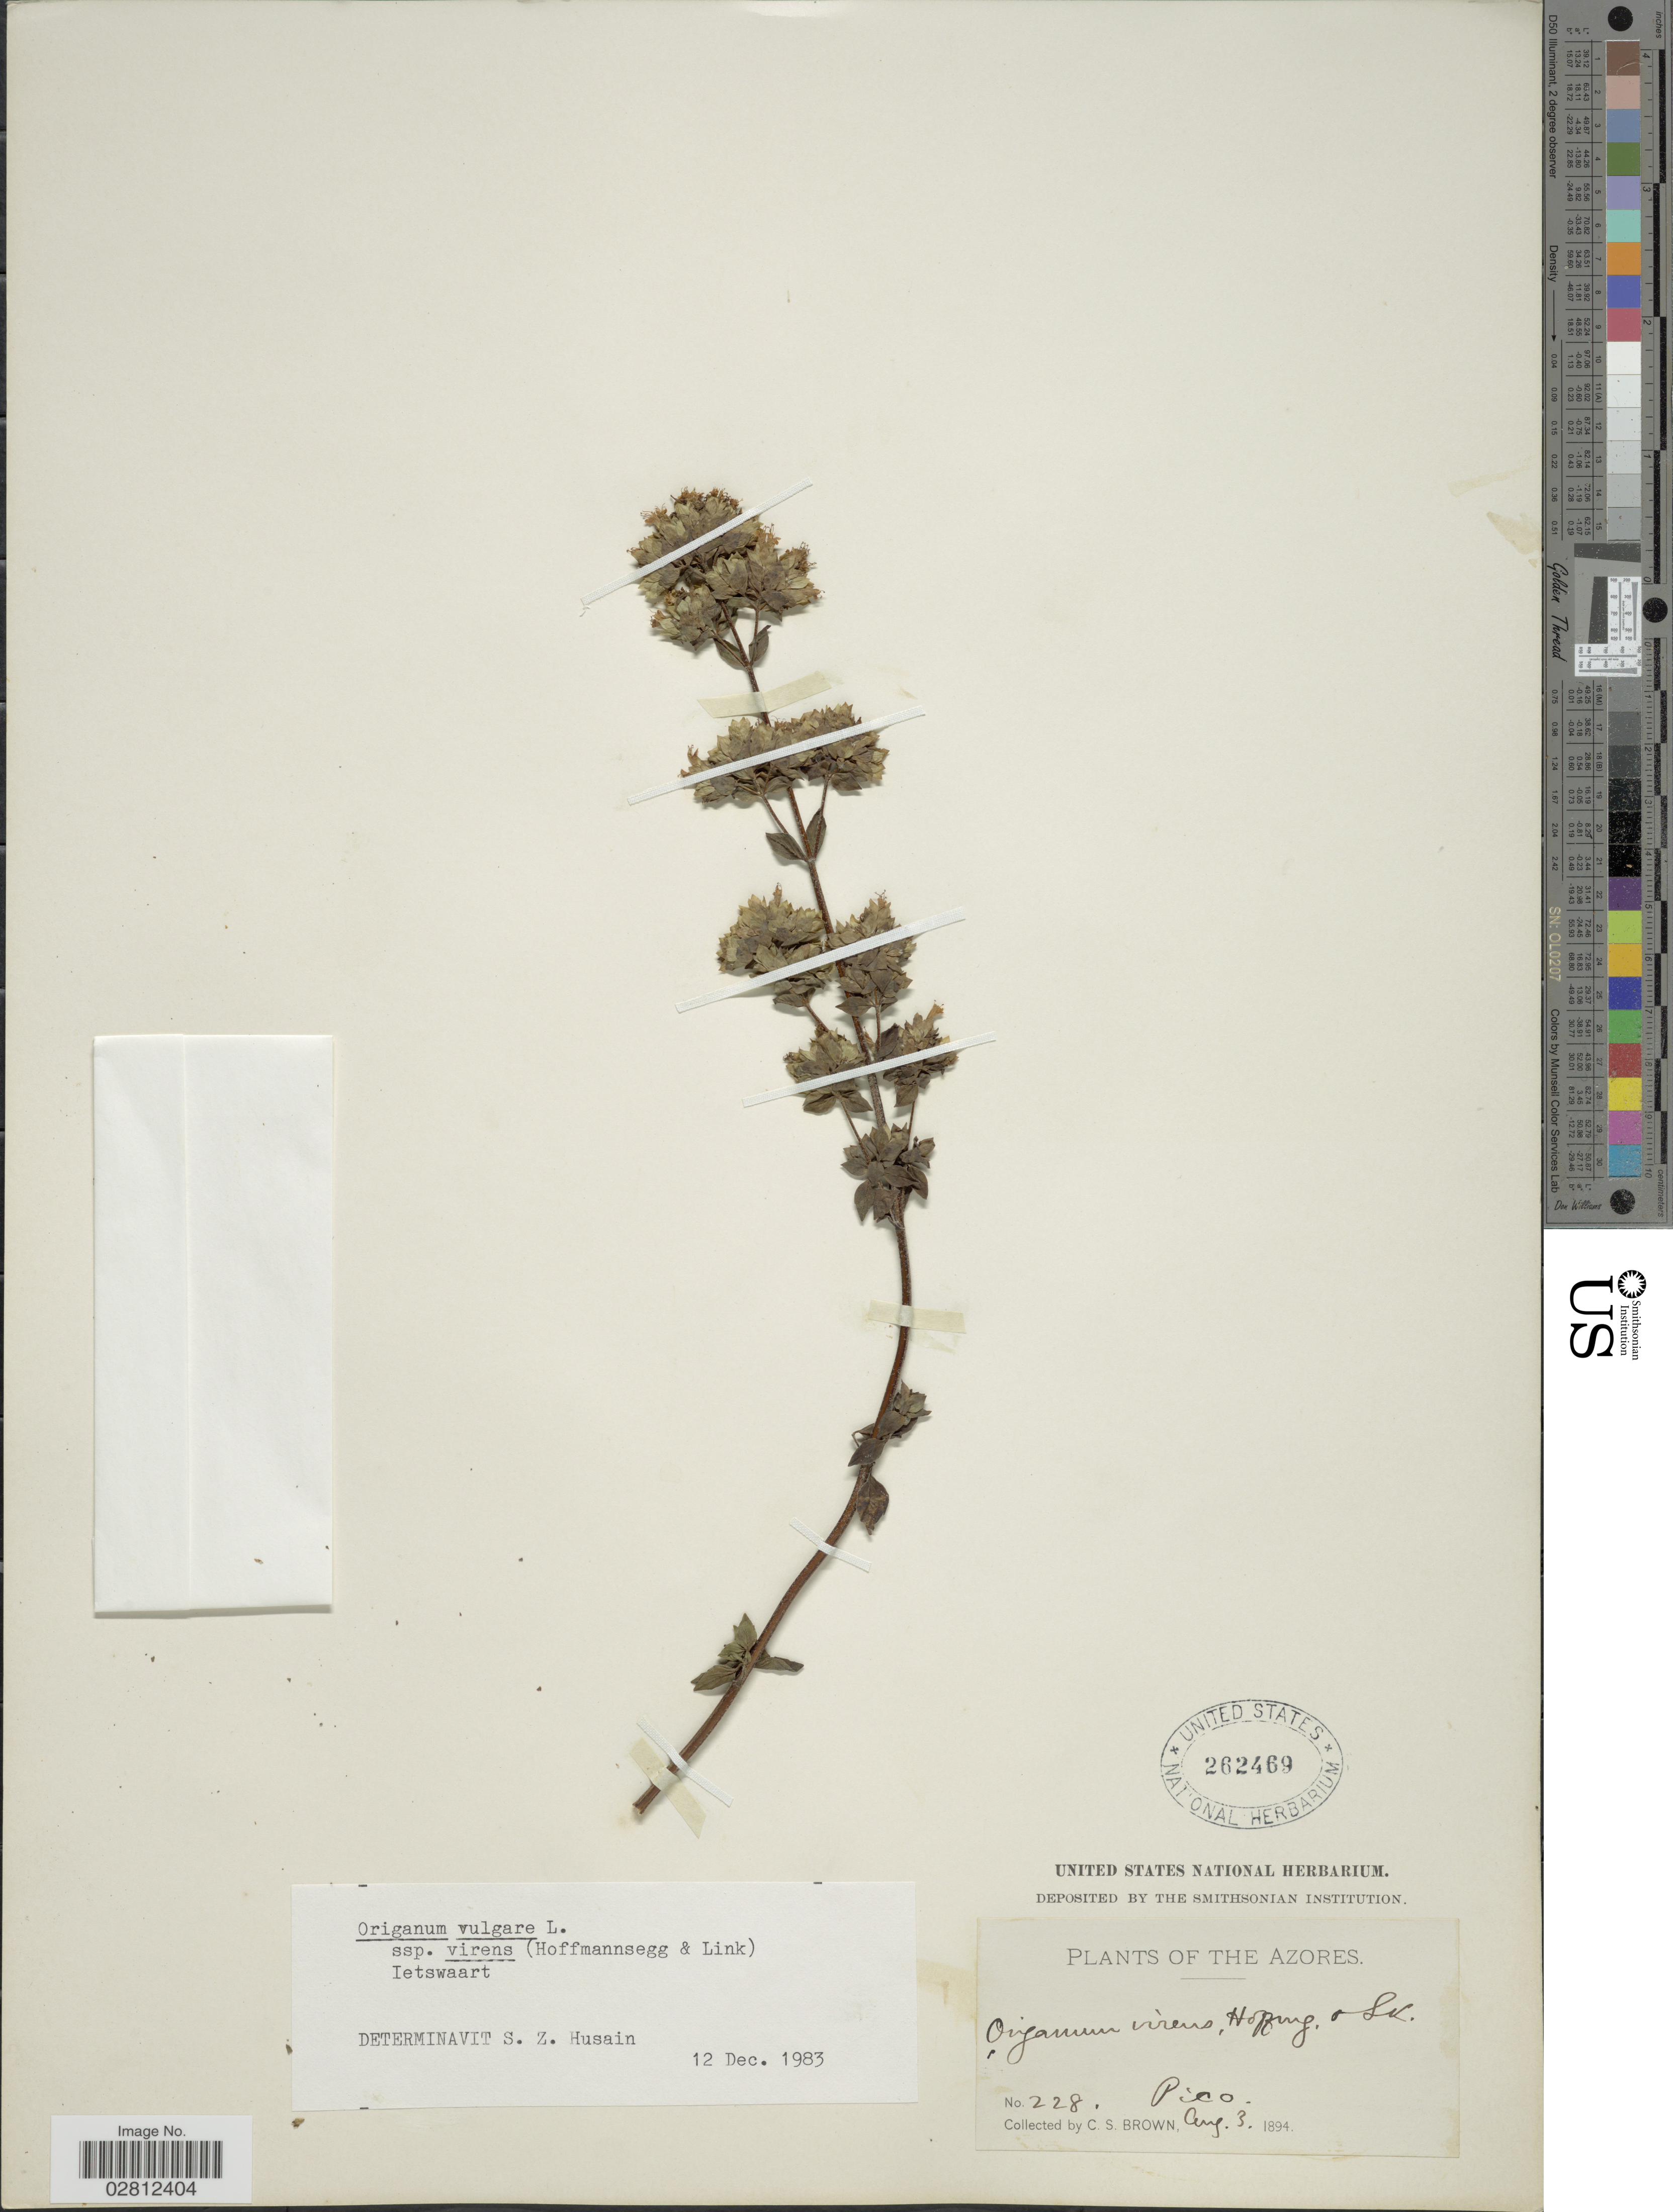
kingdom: Plantae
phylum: Tracheophyta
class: Magnoliopsida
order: Lamiales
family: Lamiaceae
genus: Origanum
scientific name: Origanum vulgare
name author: L.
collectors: C. S. Brown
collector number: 228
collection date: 1894-08-03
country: Portugal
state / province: Azores (Aut. Reg.)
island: Pico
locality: Pico.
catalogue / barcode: US 262469